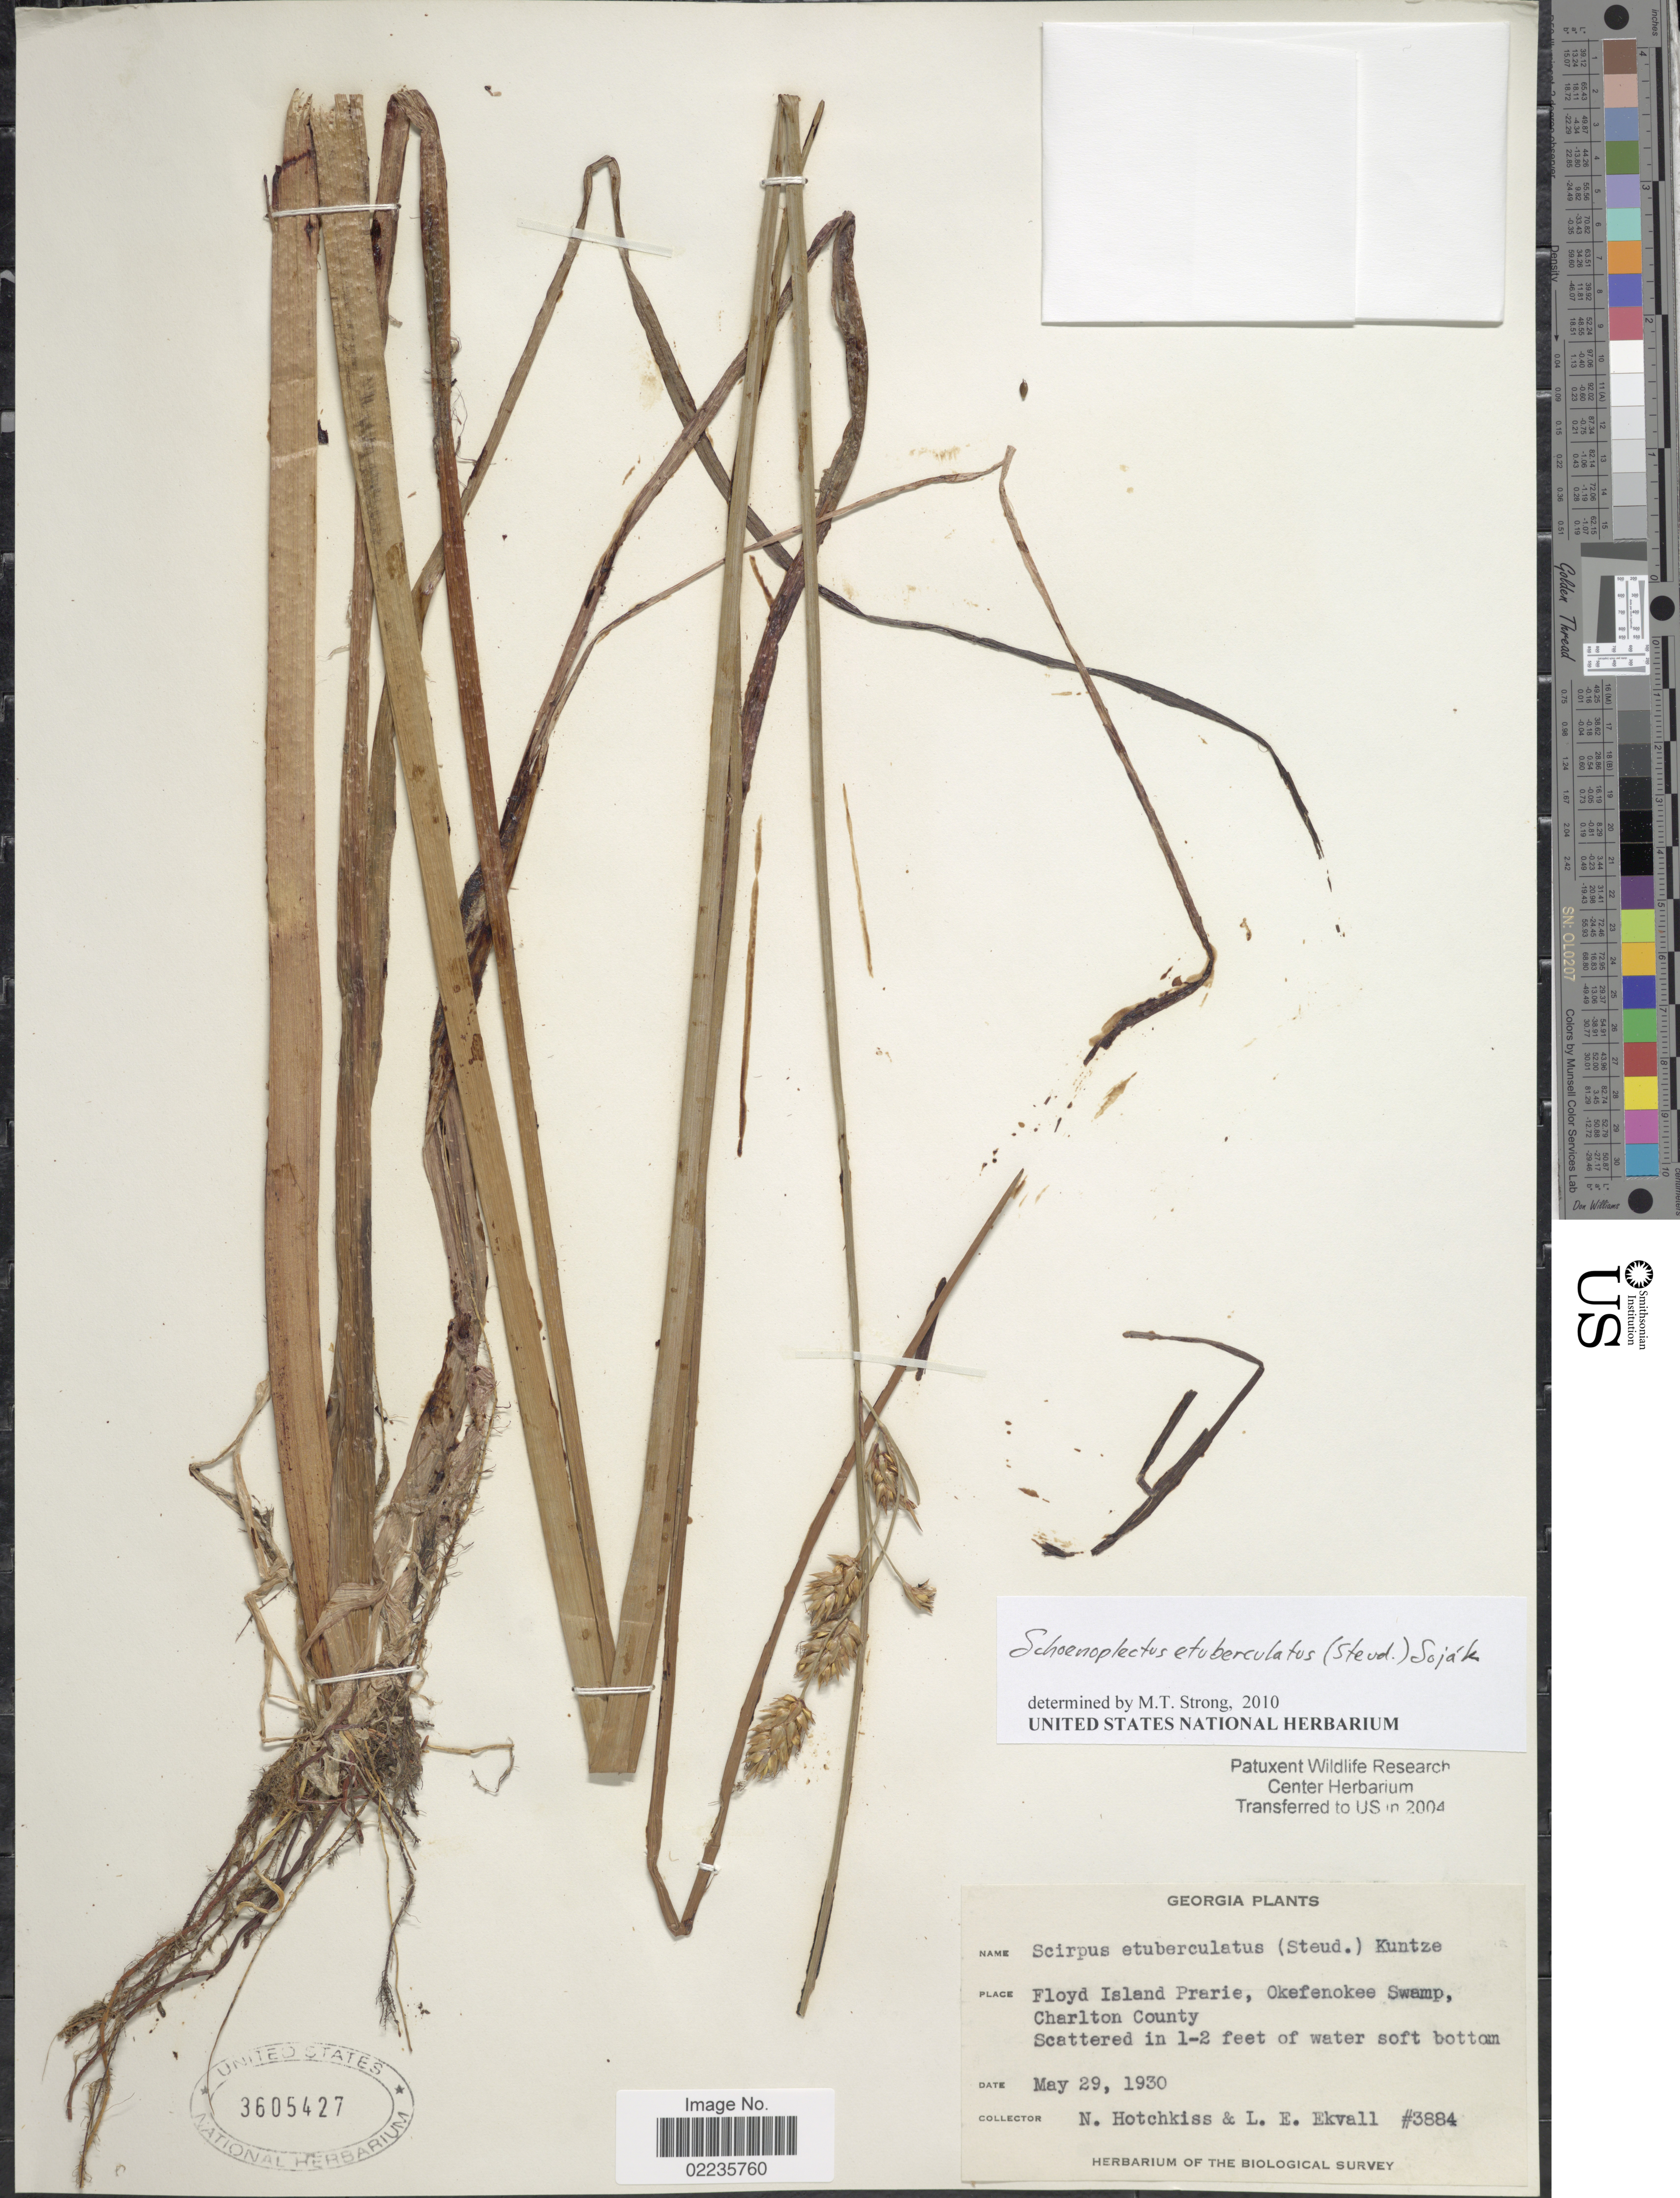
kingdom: Plantae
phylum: Tracheophyta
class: Liliopsida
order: Poales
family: Cyperaceae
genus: Schoenoplectus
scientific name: Schoenoplectus etuberculatus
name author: (Steud.) Soják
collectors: N. Hotchkiss & L. Ekvall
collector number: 3884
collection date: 1930-05-29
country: United States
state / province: Georgia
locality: Floyd Island Prairie, Okefenokee Swamp, Charlton County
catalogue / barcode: US 3605427